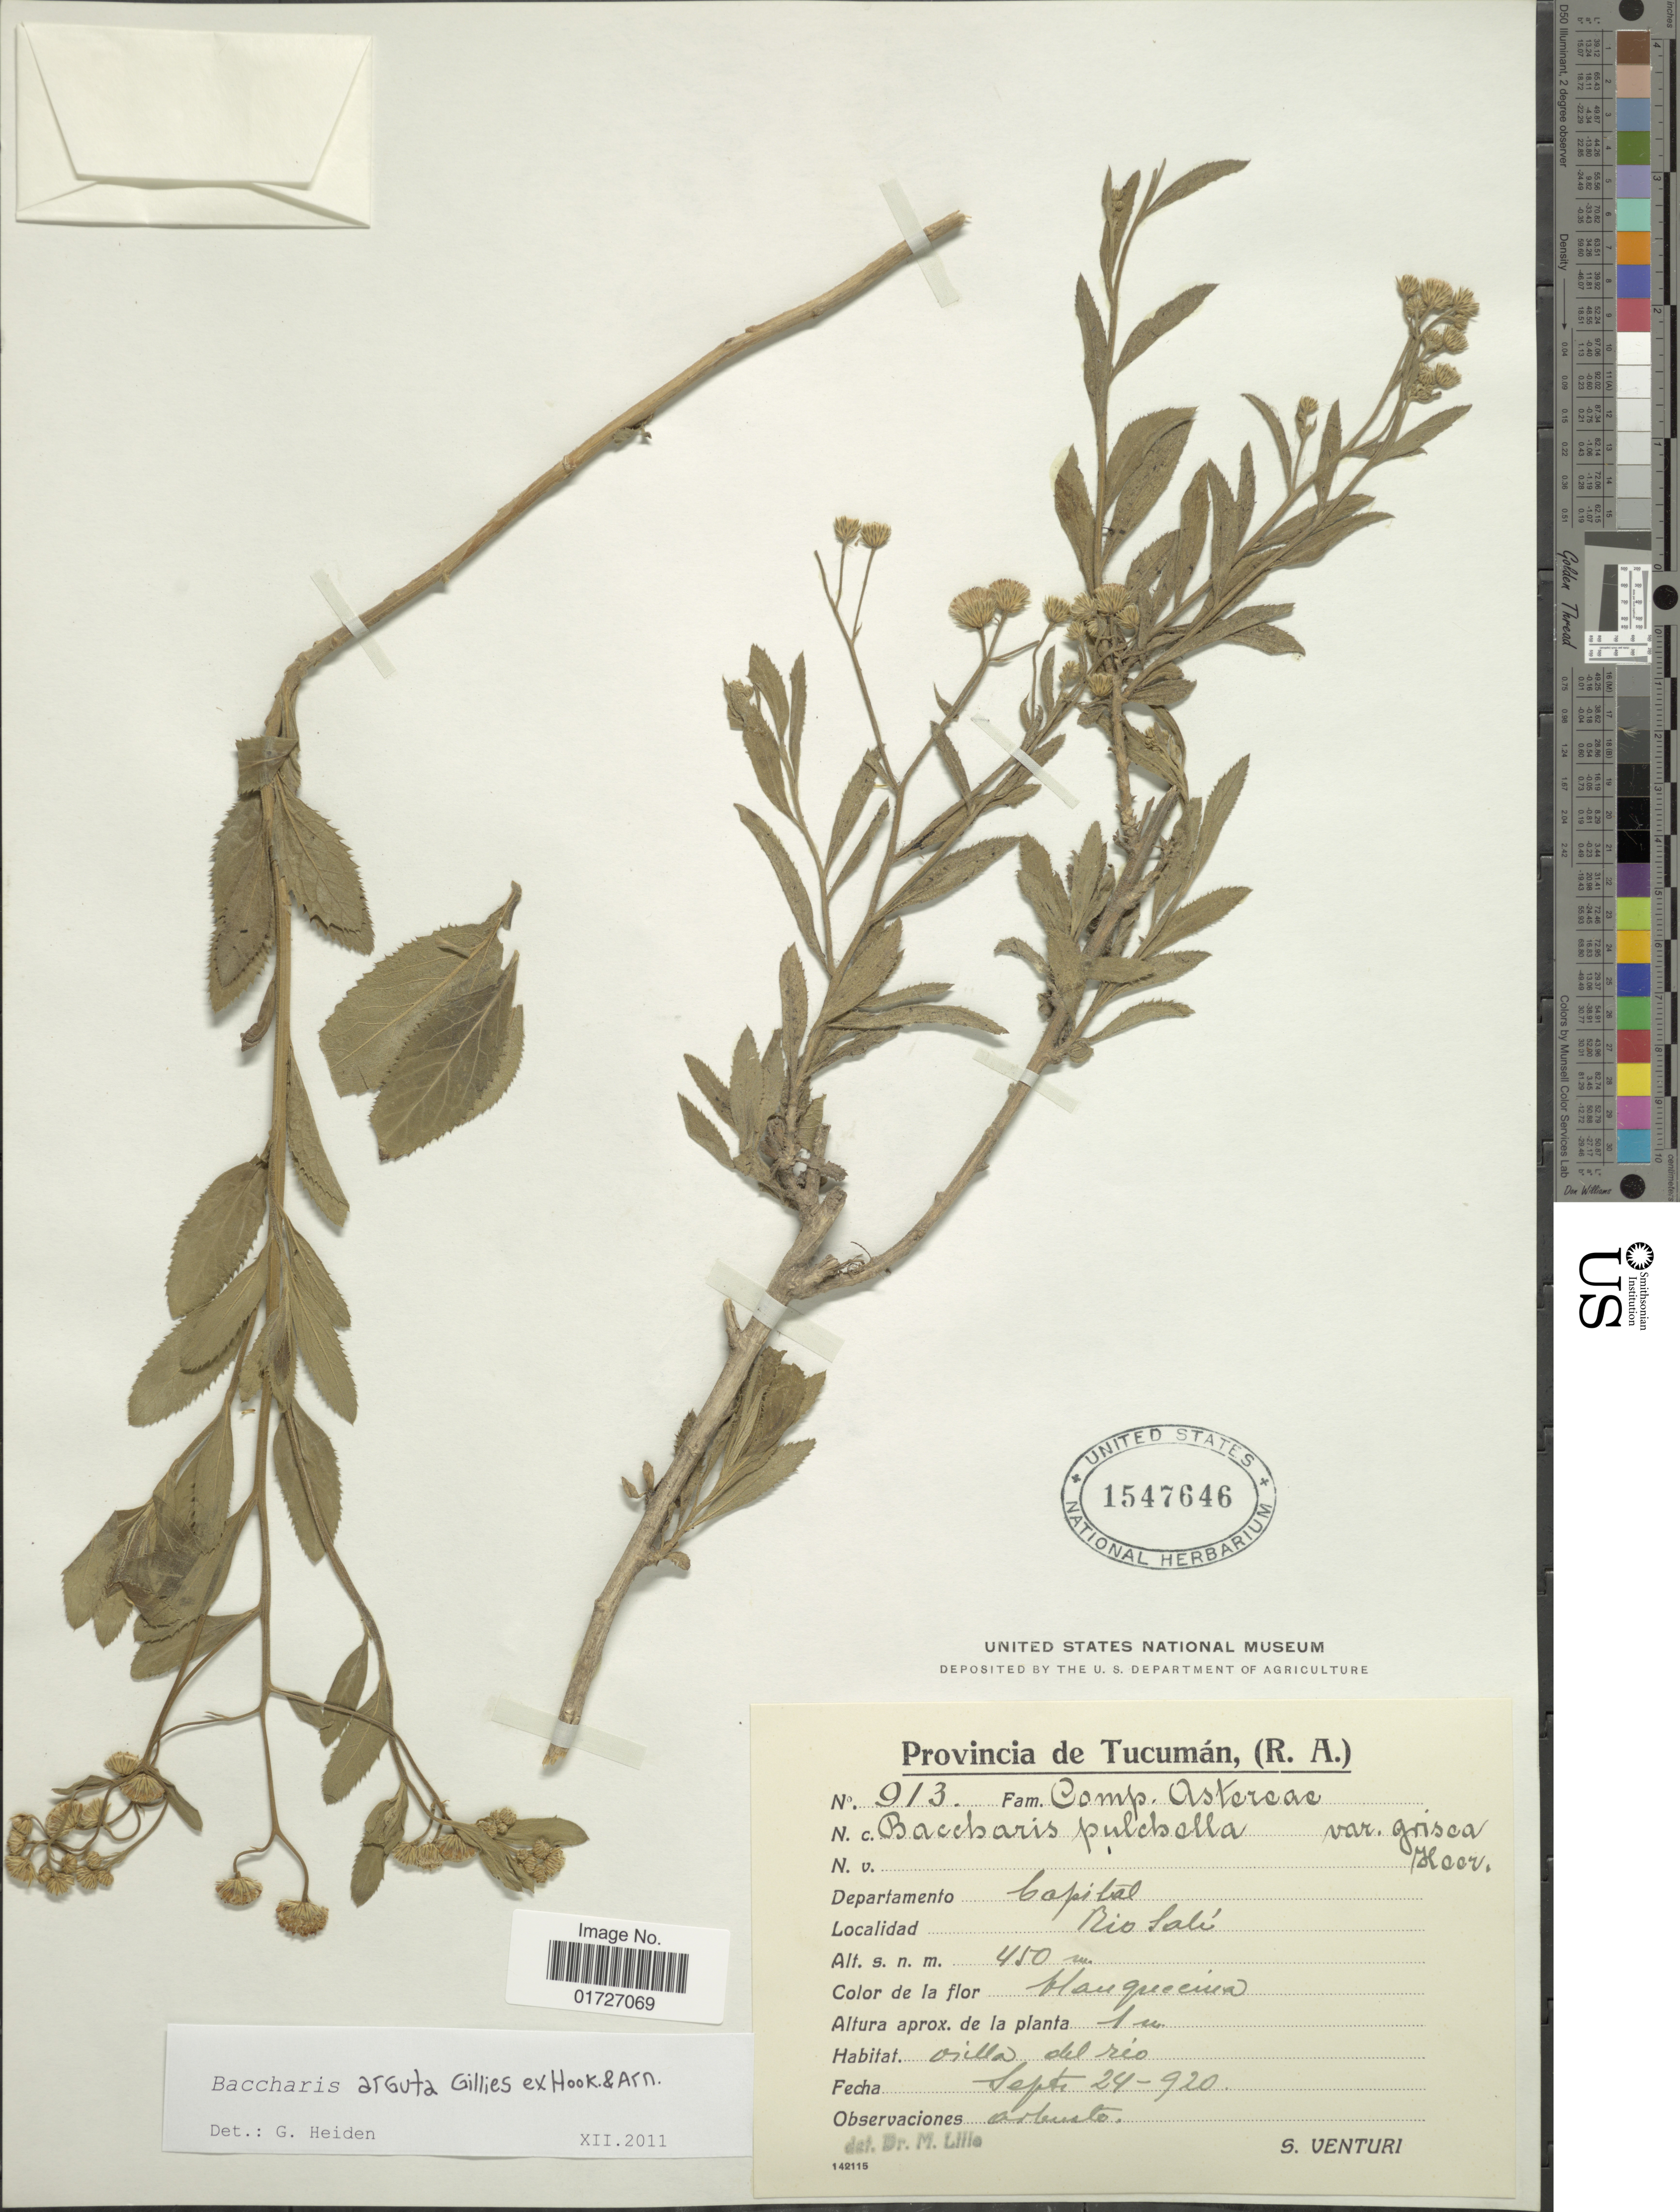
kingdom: Plantae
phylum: Tracheophyta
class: Magnoliopsida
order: Asterales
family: Asteraceae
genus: Baccharis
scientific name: Baccharis arguta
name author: Gillies ex Hook. & Arn.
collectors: S. Venturi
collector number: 913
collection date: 1920-09-24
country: Argentina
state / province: Tucuman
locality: Departamento Capital, Rio Sali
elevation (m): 450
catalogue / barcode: US 1547646